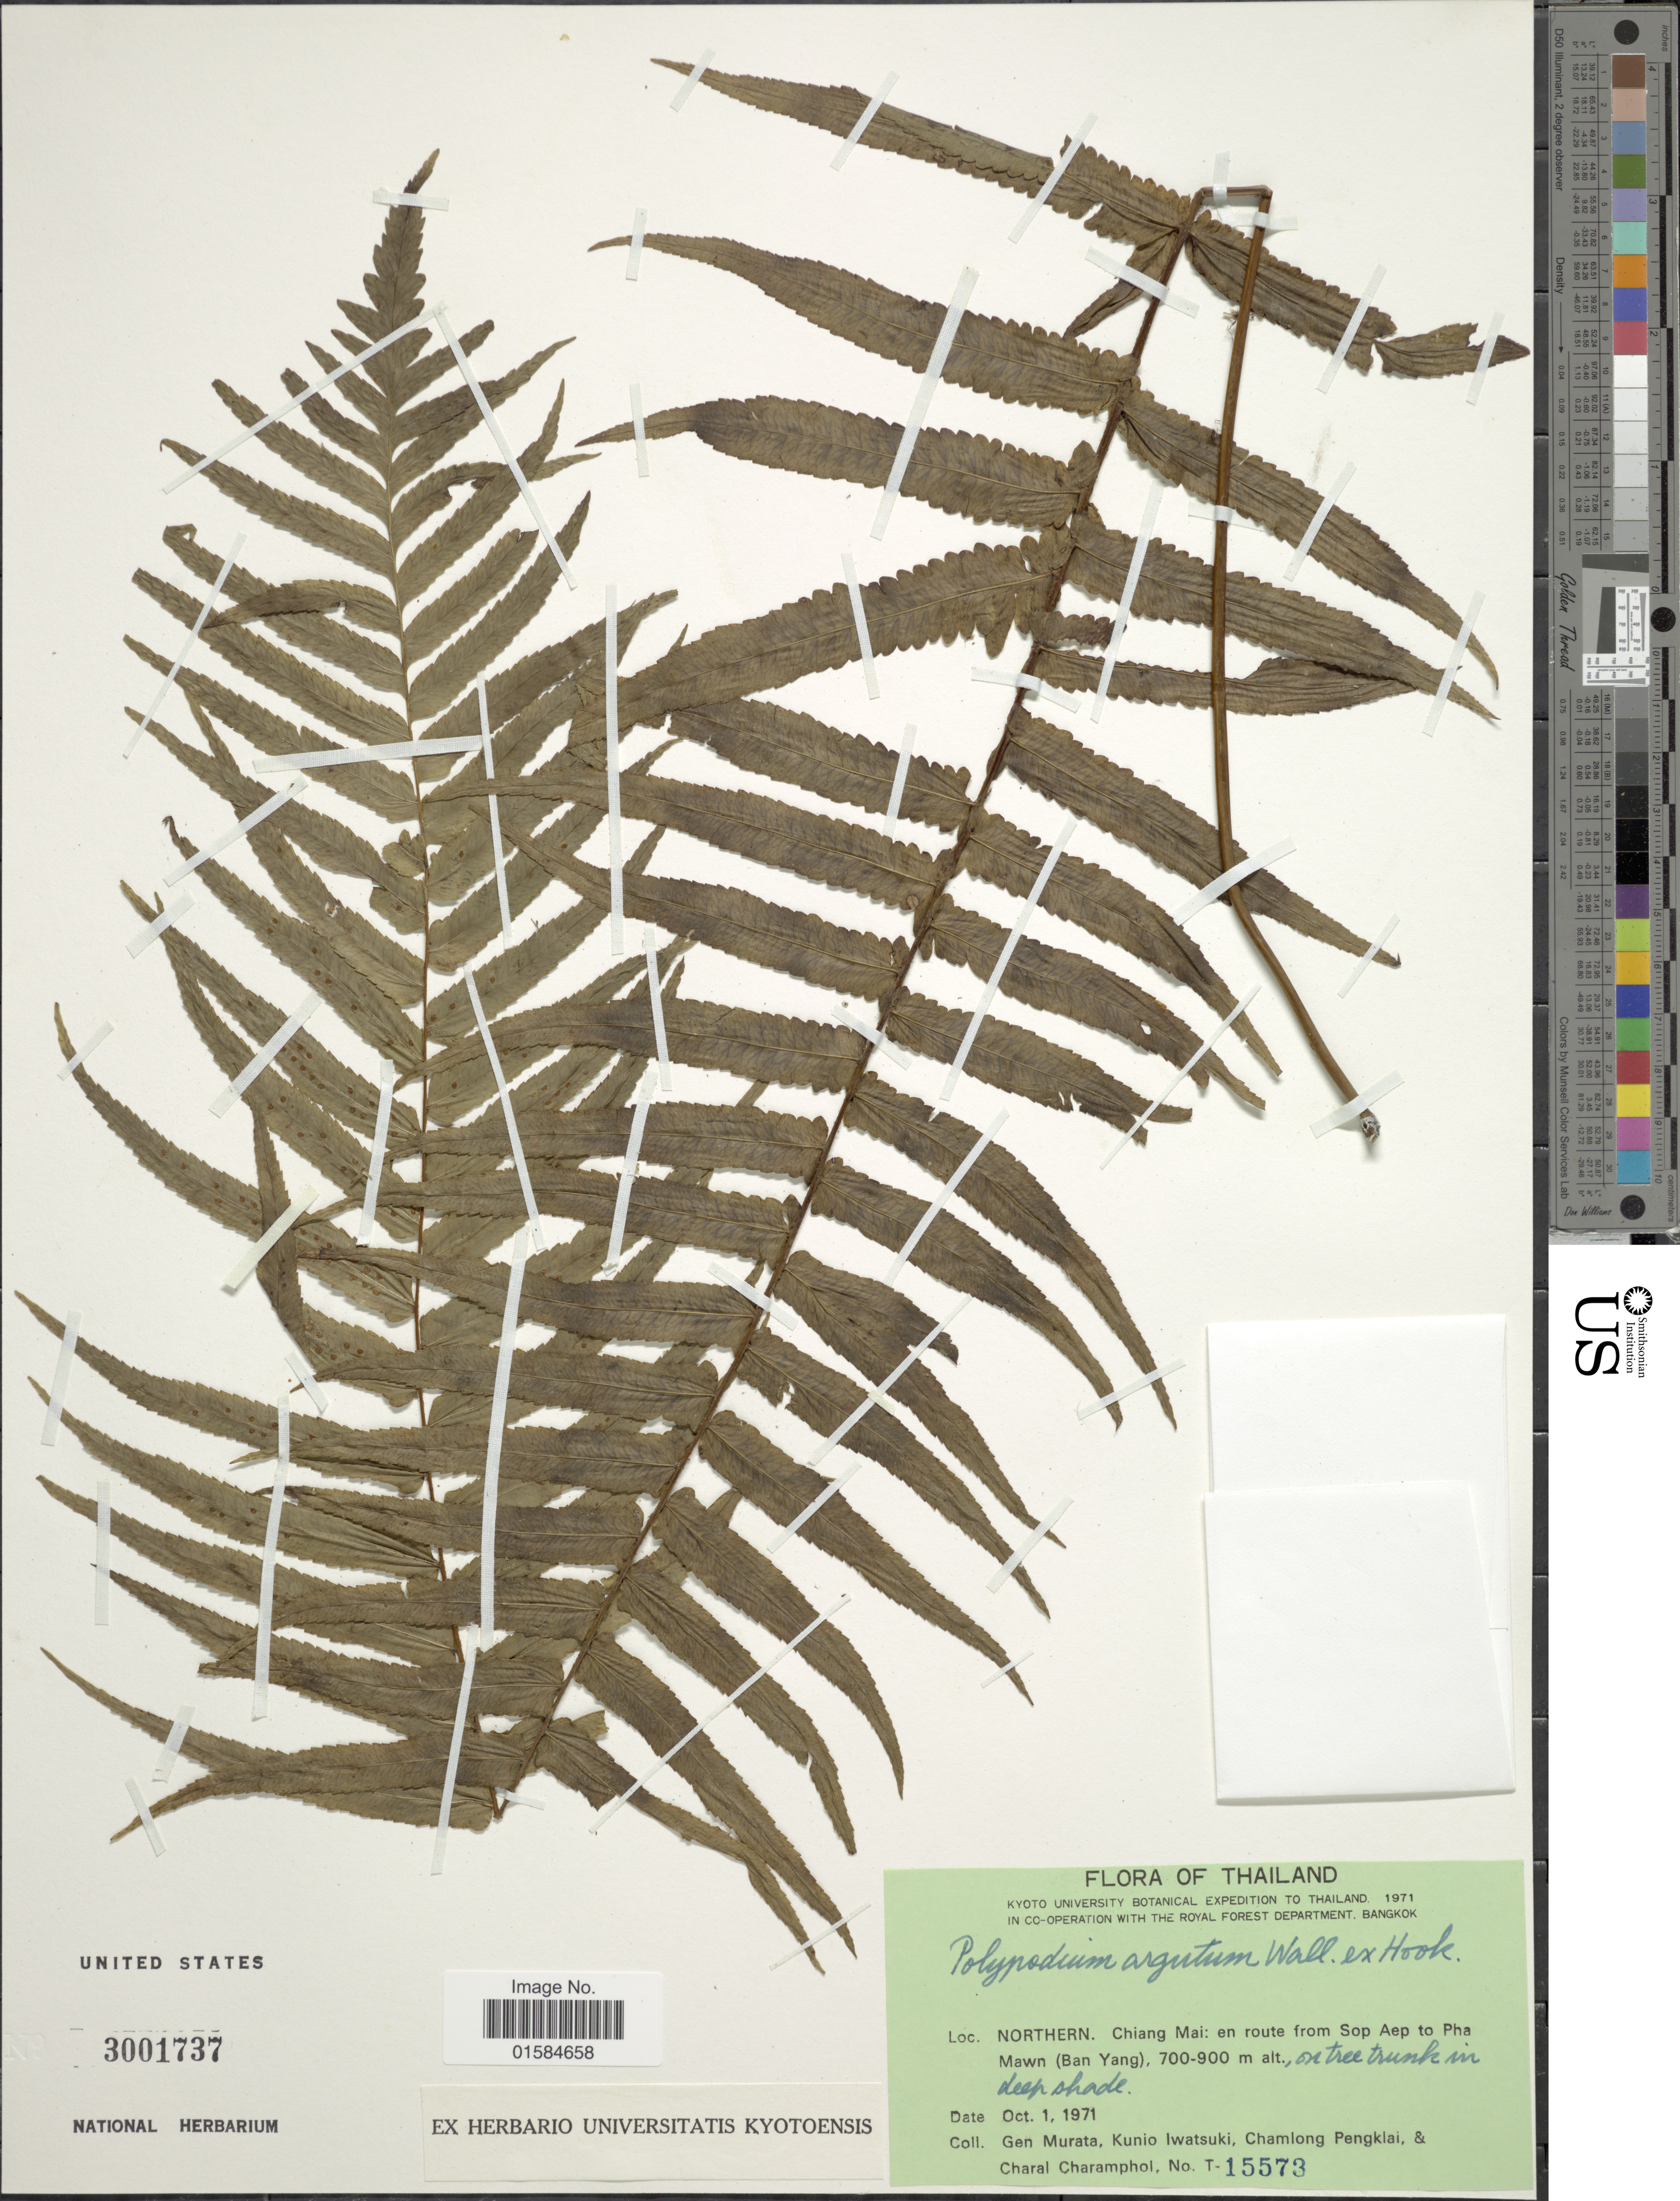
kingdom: Plantae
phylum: Tracheophyta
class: Polypodiopsida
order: Polypodiales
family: Polypodiaceae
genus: Goniophlebium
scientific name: Goniophlebium mengtzeense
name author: (Christ) Rödl-Linder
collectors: G. Murata, K. Iwatsuki, C. Pengklai & C. Charamphol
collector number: T-15573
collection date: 1971-10-01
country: Thailand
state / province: Chiang Mai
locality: Northern Chiang MAi: en route from Sop Aep to Pha Mawn (Ban Yang)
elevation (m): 700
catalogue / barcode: US 3001737